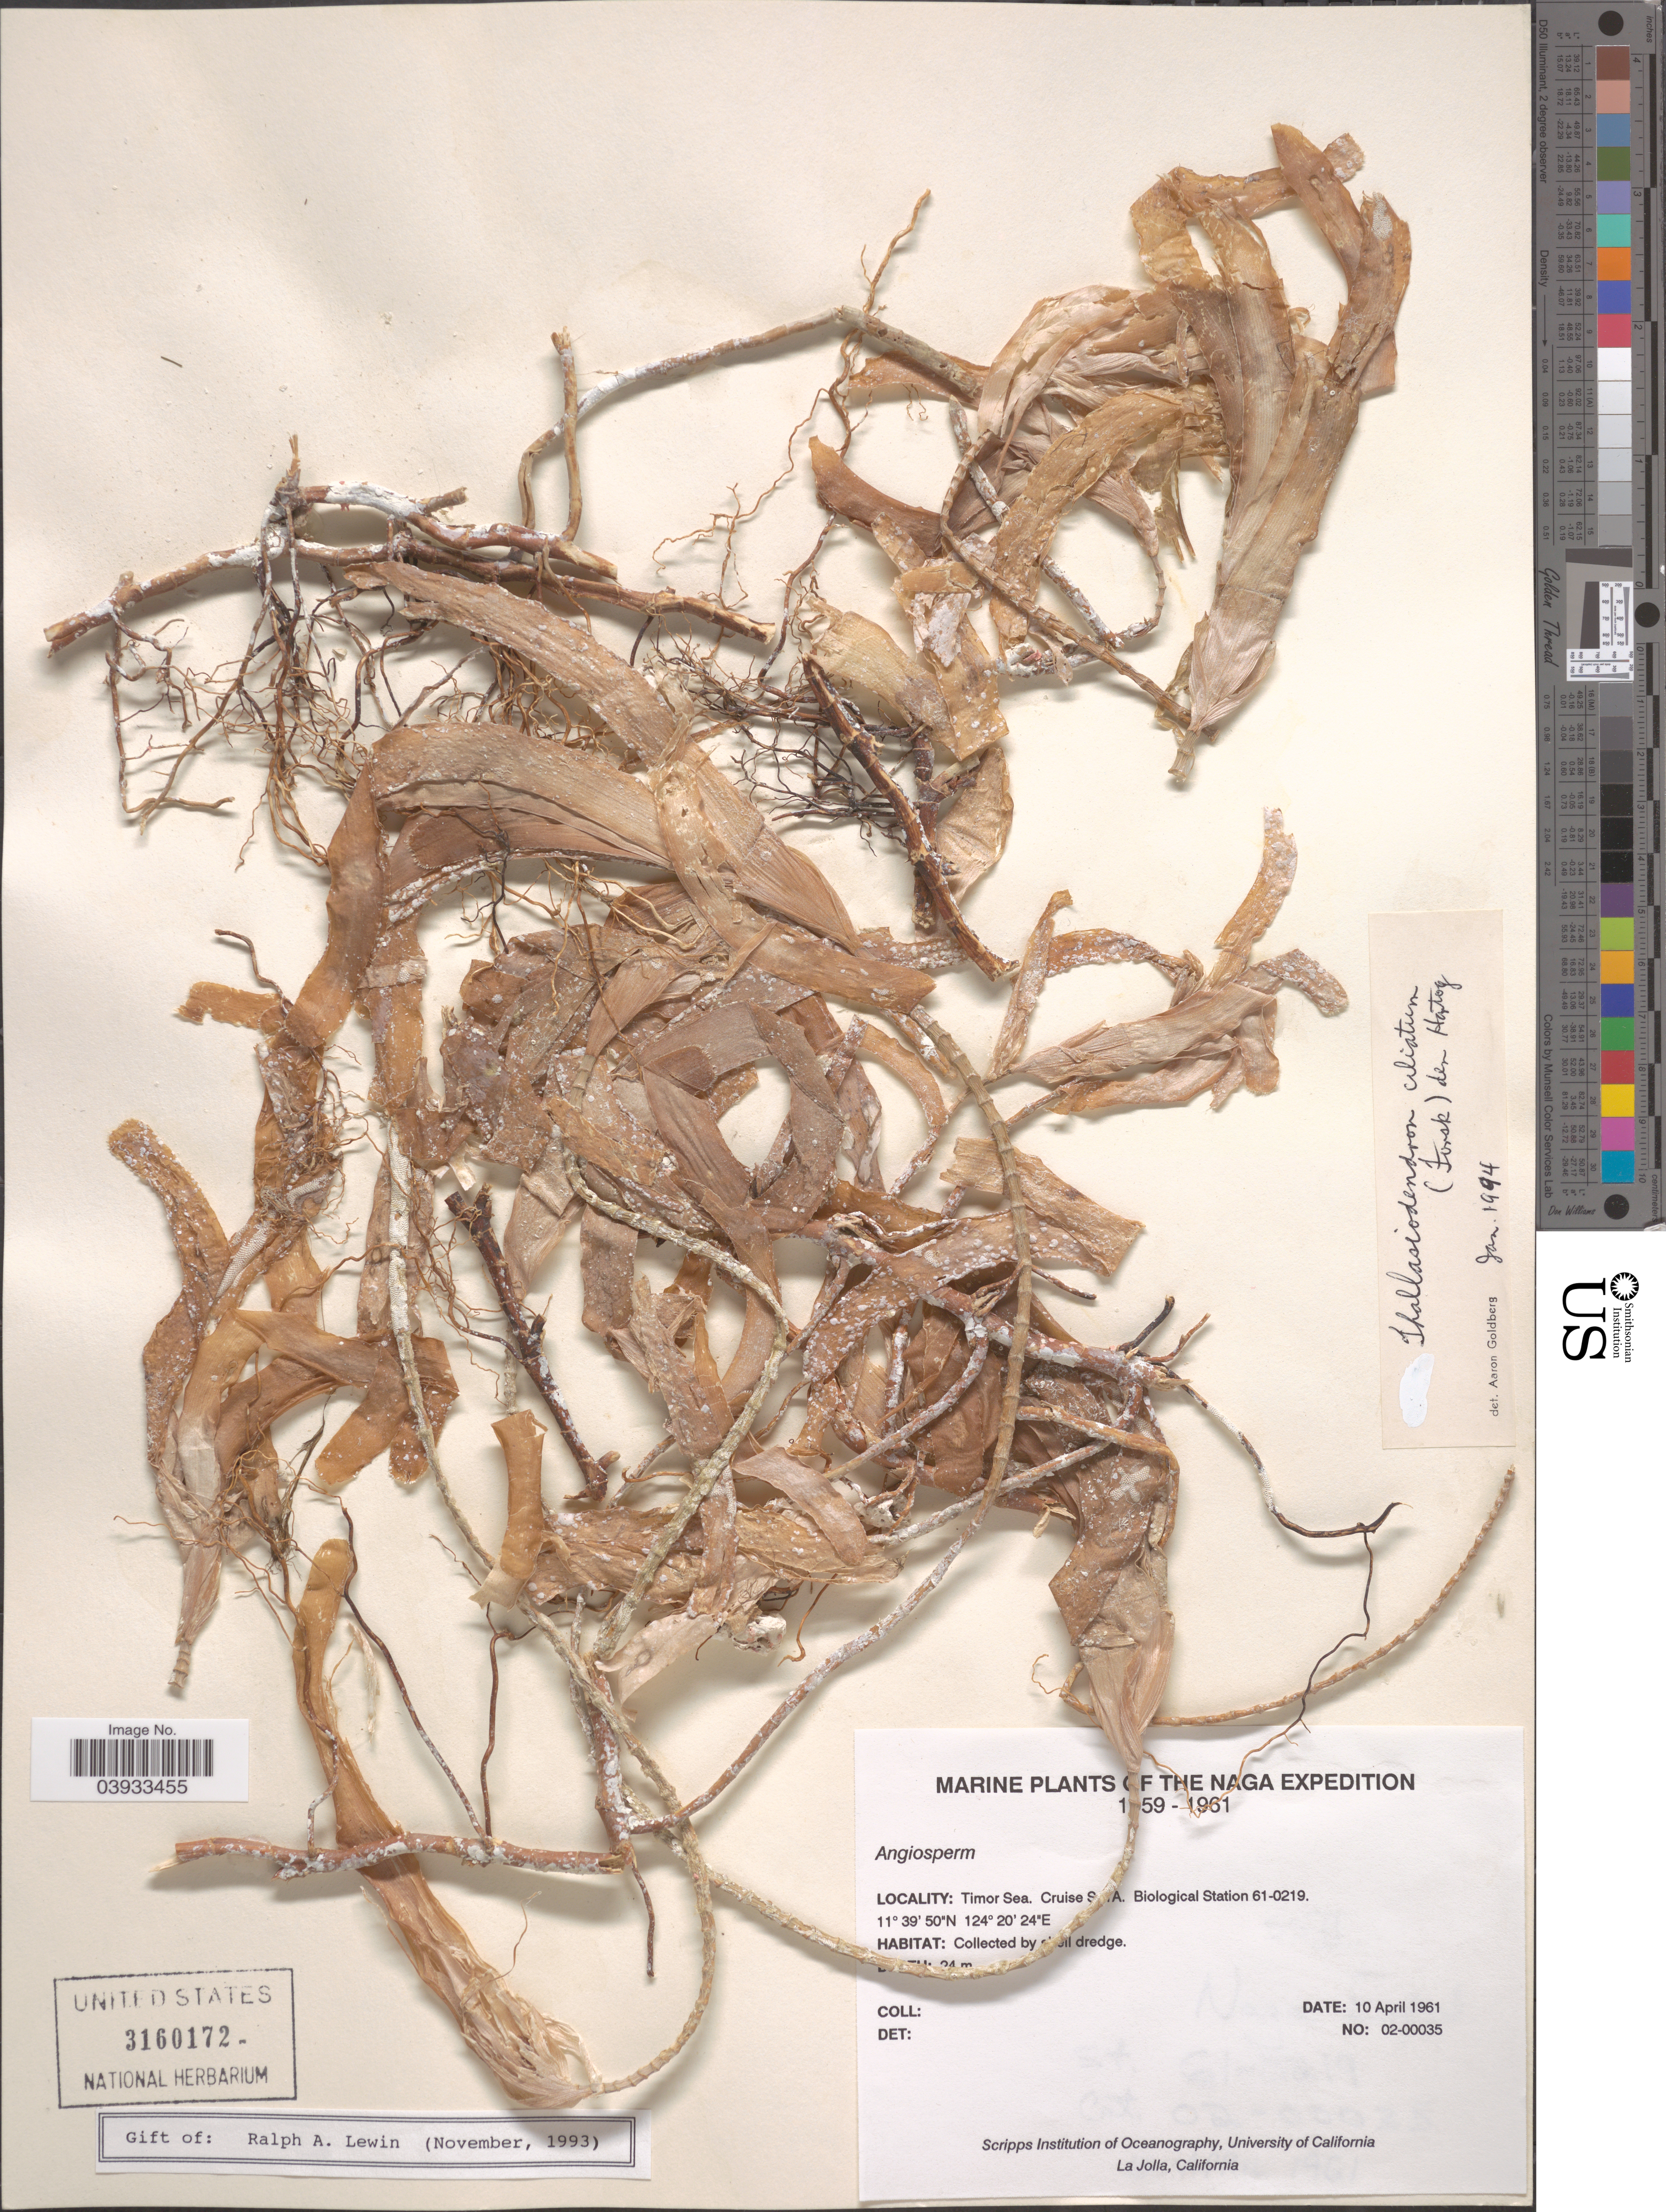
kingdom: Plantae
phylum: Tracheophyta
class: Liliopsida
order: Alismatales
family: Cymodoceaceae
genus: Thalassodendron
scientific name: Thalassodendron ciliatum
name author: (Forssk.) Hartog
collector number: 02-00035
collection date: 1961-04-10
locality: The Naga. Timor Sea. Cruise S [illegible text] A. Biological Station 61-0219.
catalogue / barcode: US 3160172